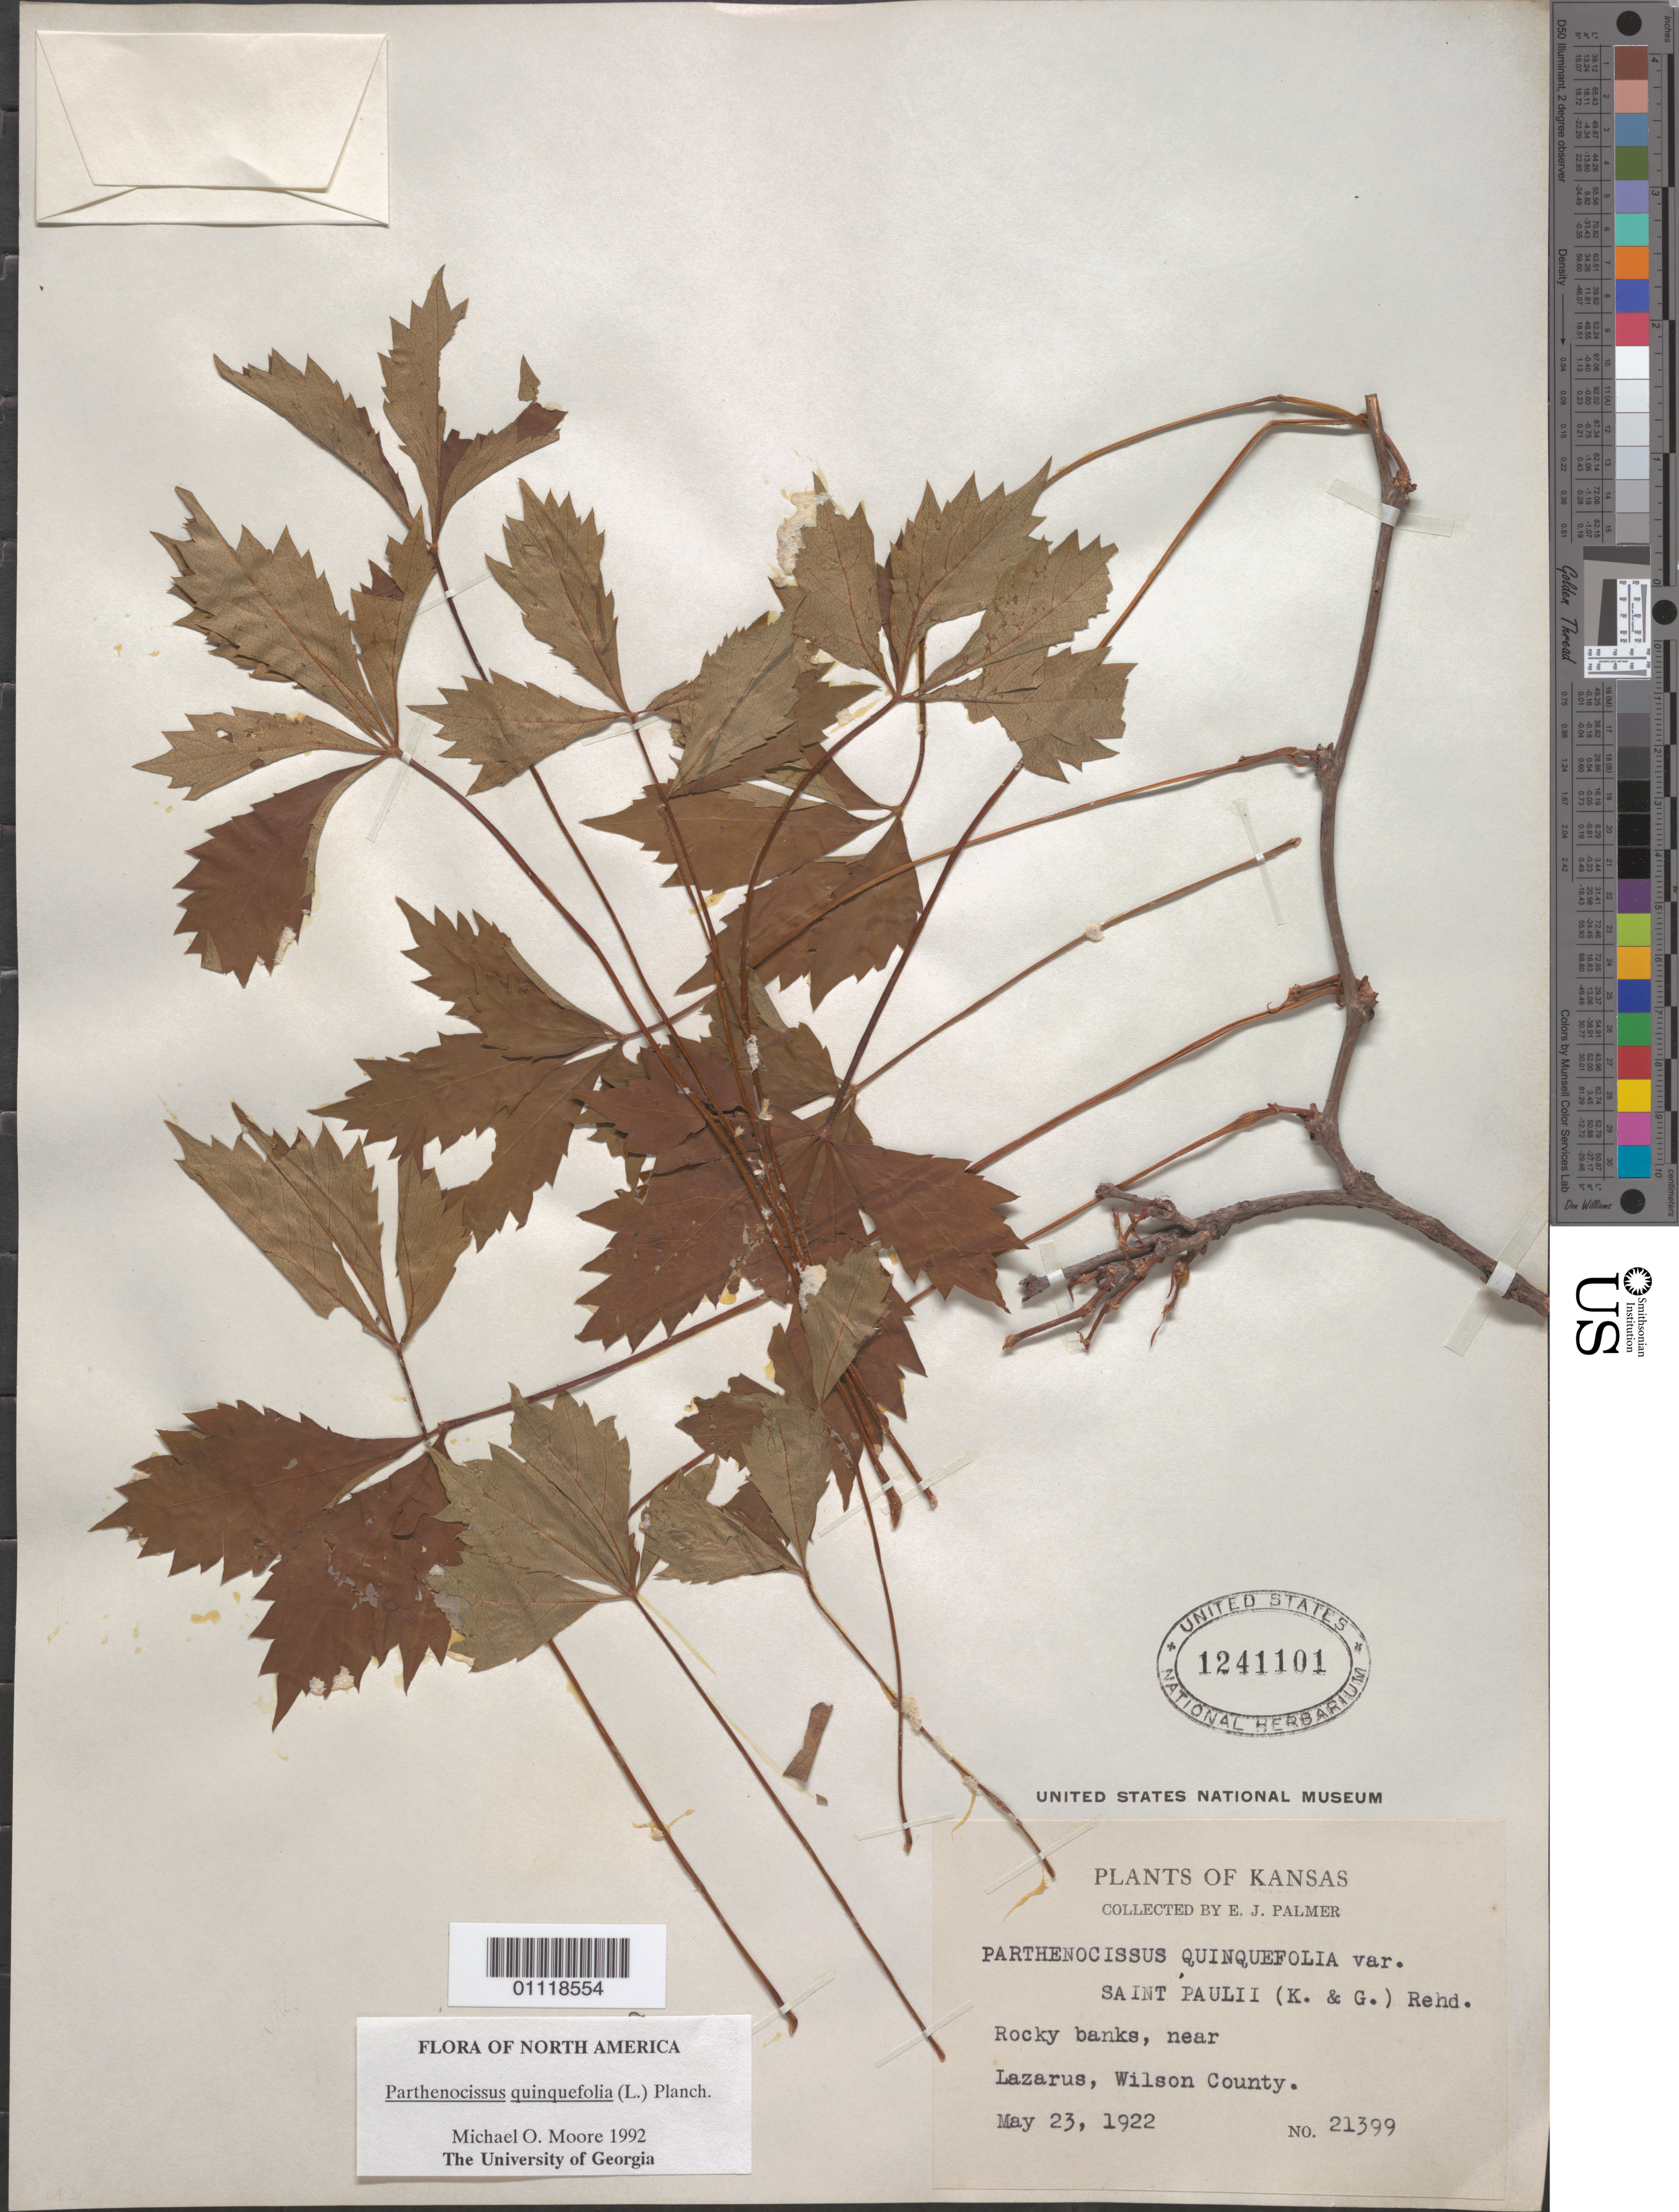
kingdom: Plantae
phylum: Tracheophyta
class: Magnoliopsida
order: Vitales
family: Vitaceae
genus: Parthenocissus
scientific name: Parthenocissus quinquefolia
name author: (L.) Planch.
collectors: E. J. Palmer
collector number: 21399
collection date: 1922-05-23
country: United States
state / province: Kansas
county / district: Wilson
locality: Lazarus.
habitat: Rocky banks.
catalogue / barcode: US 1241101